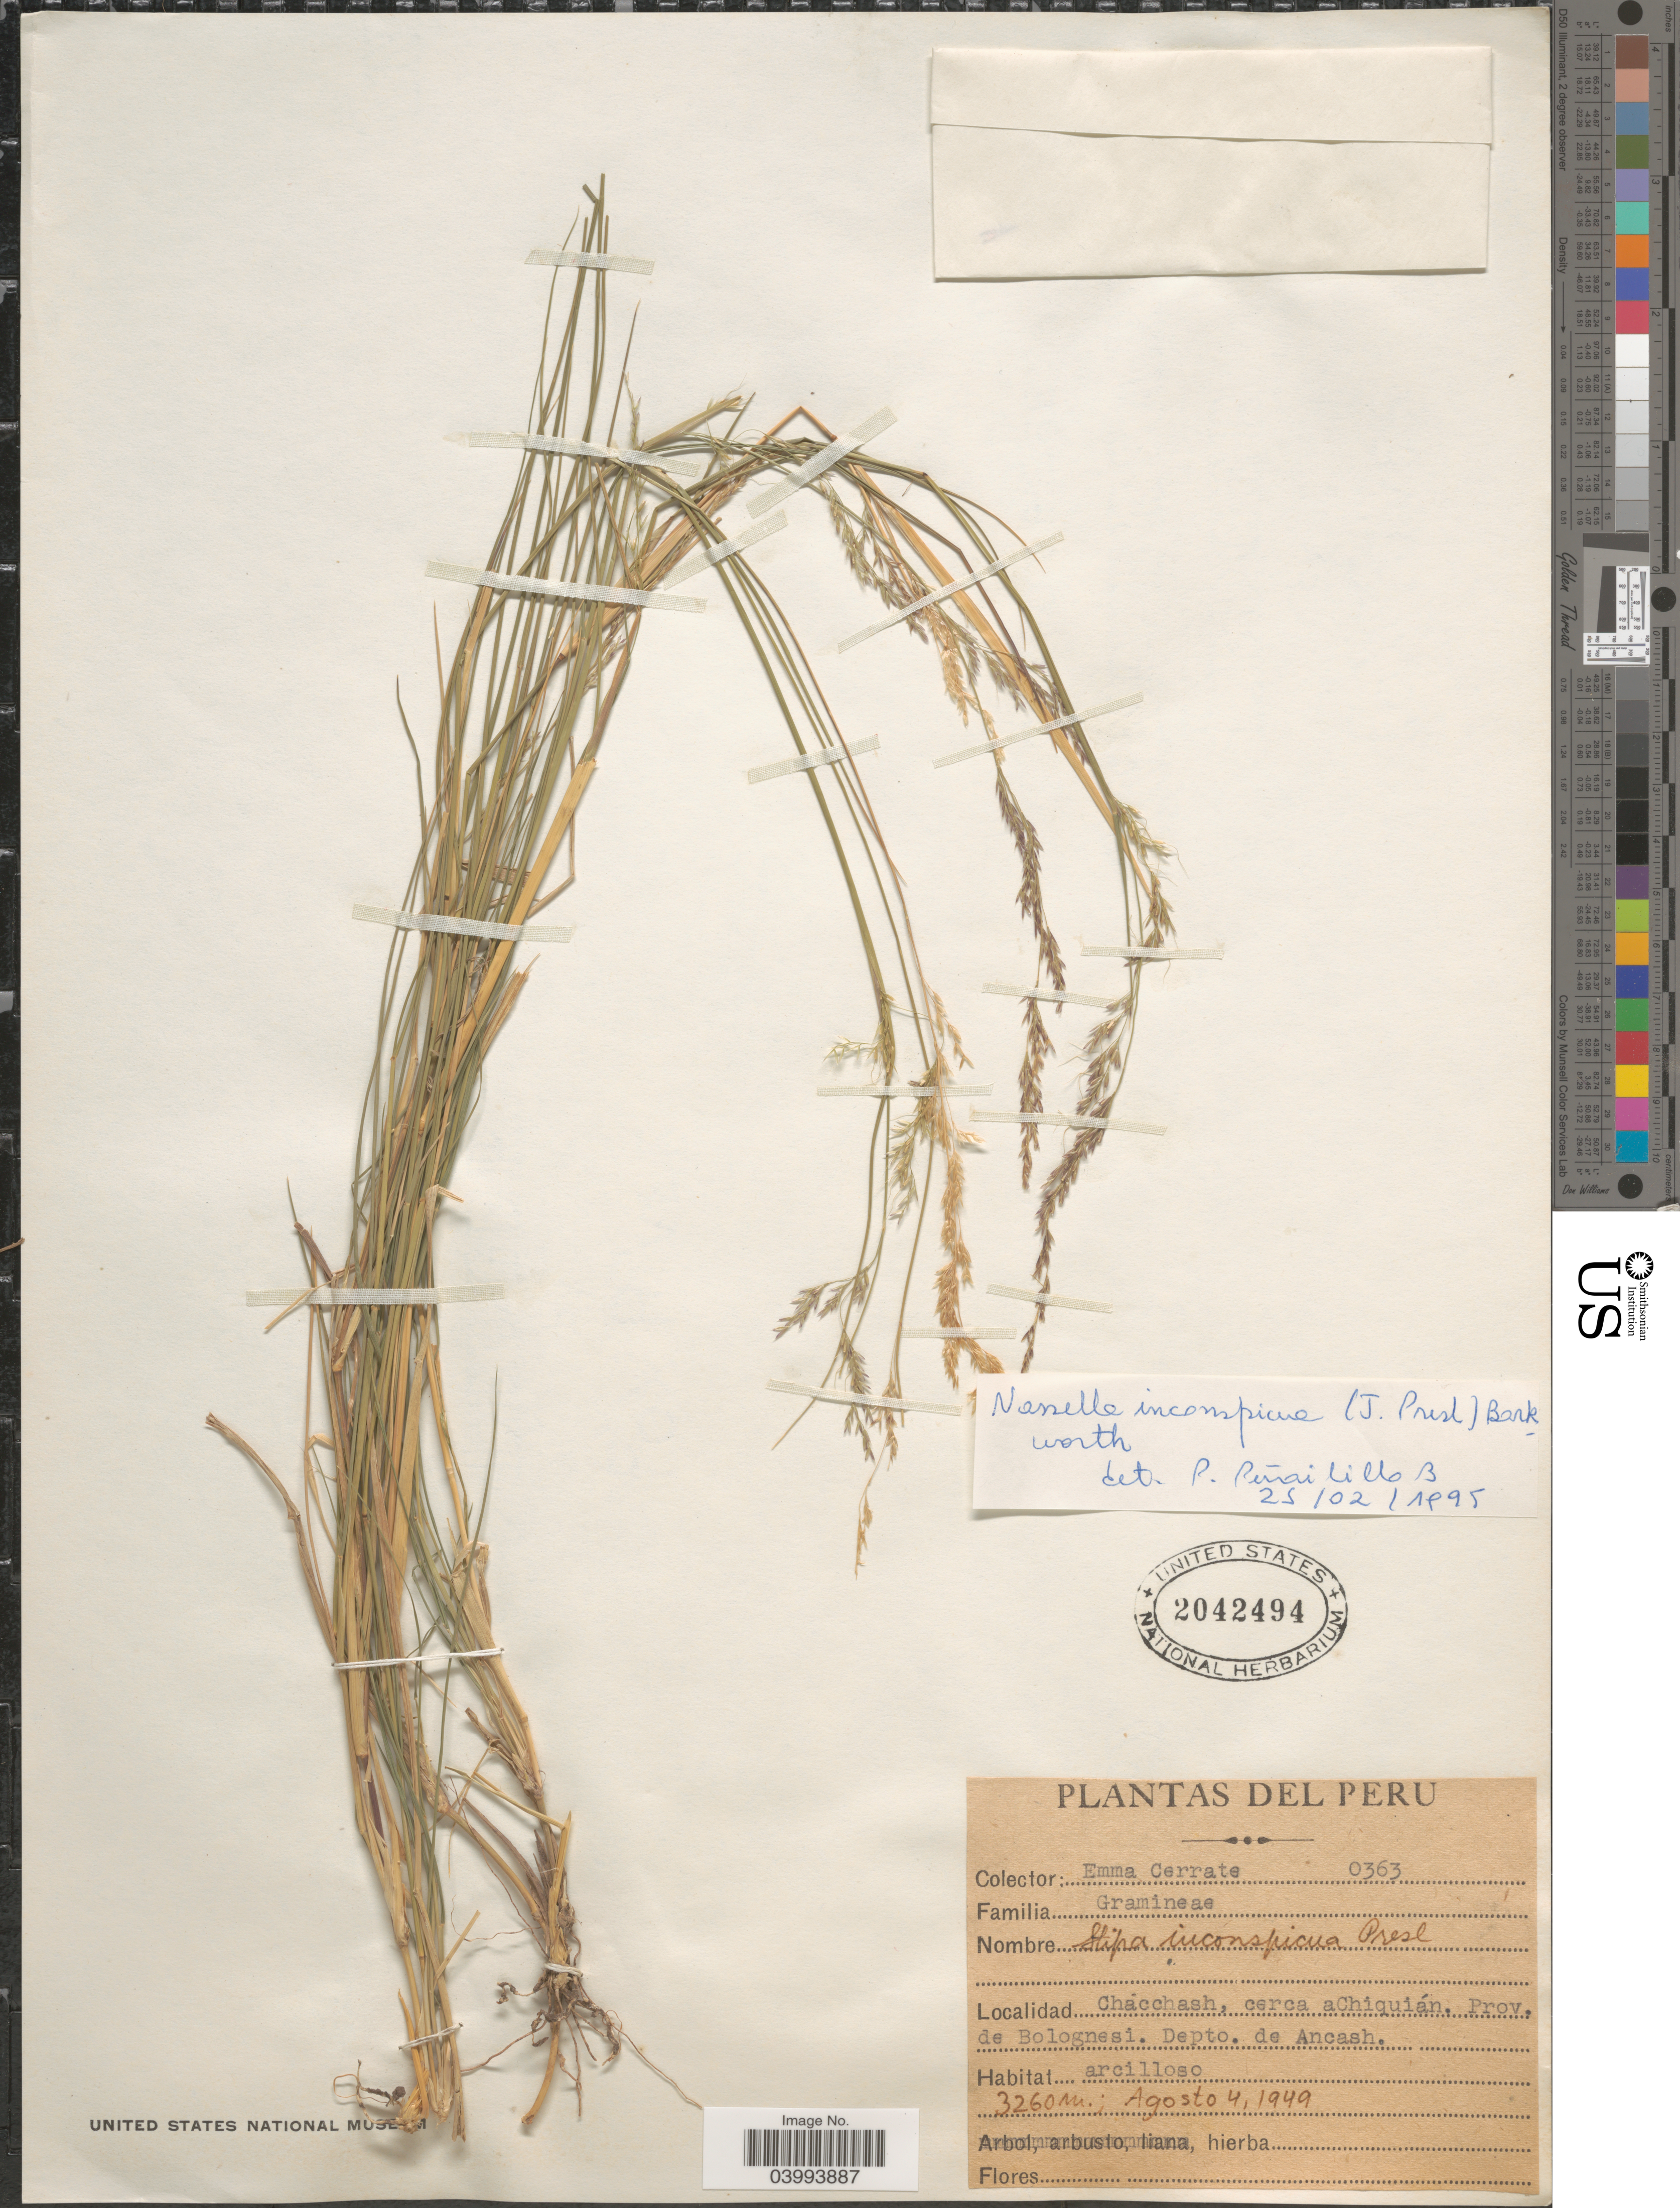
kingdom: Plantae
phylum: Tracheophyta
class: Liliopsida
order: Poales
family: Poaceae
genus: Nassella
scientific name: Nassella inconspicua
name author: (J. Presl) Barkworth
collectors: E. Cerrate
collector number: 0363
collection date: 1949-08-04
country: Peru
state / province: Ancash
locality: Chacchash, cerca aChiquián. Prov. de Bolognesi. Depto. de Ancash.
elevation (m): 3260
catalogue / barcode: US 2042494